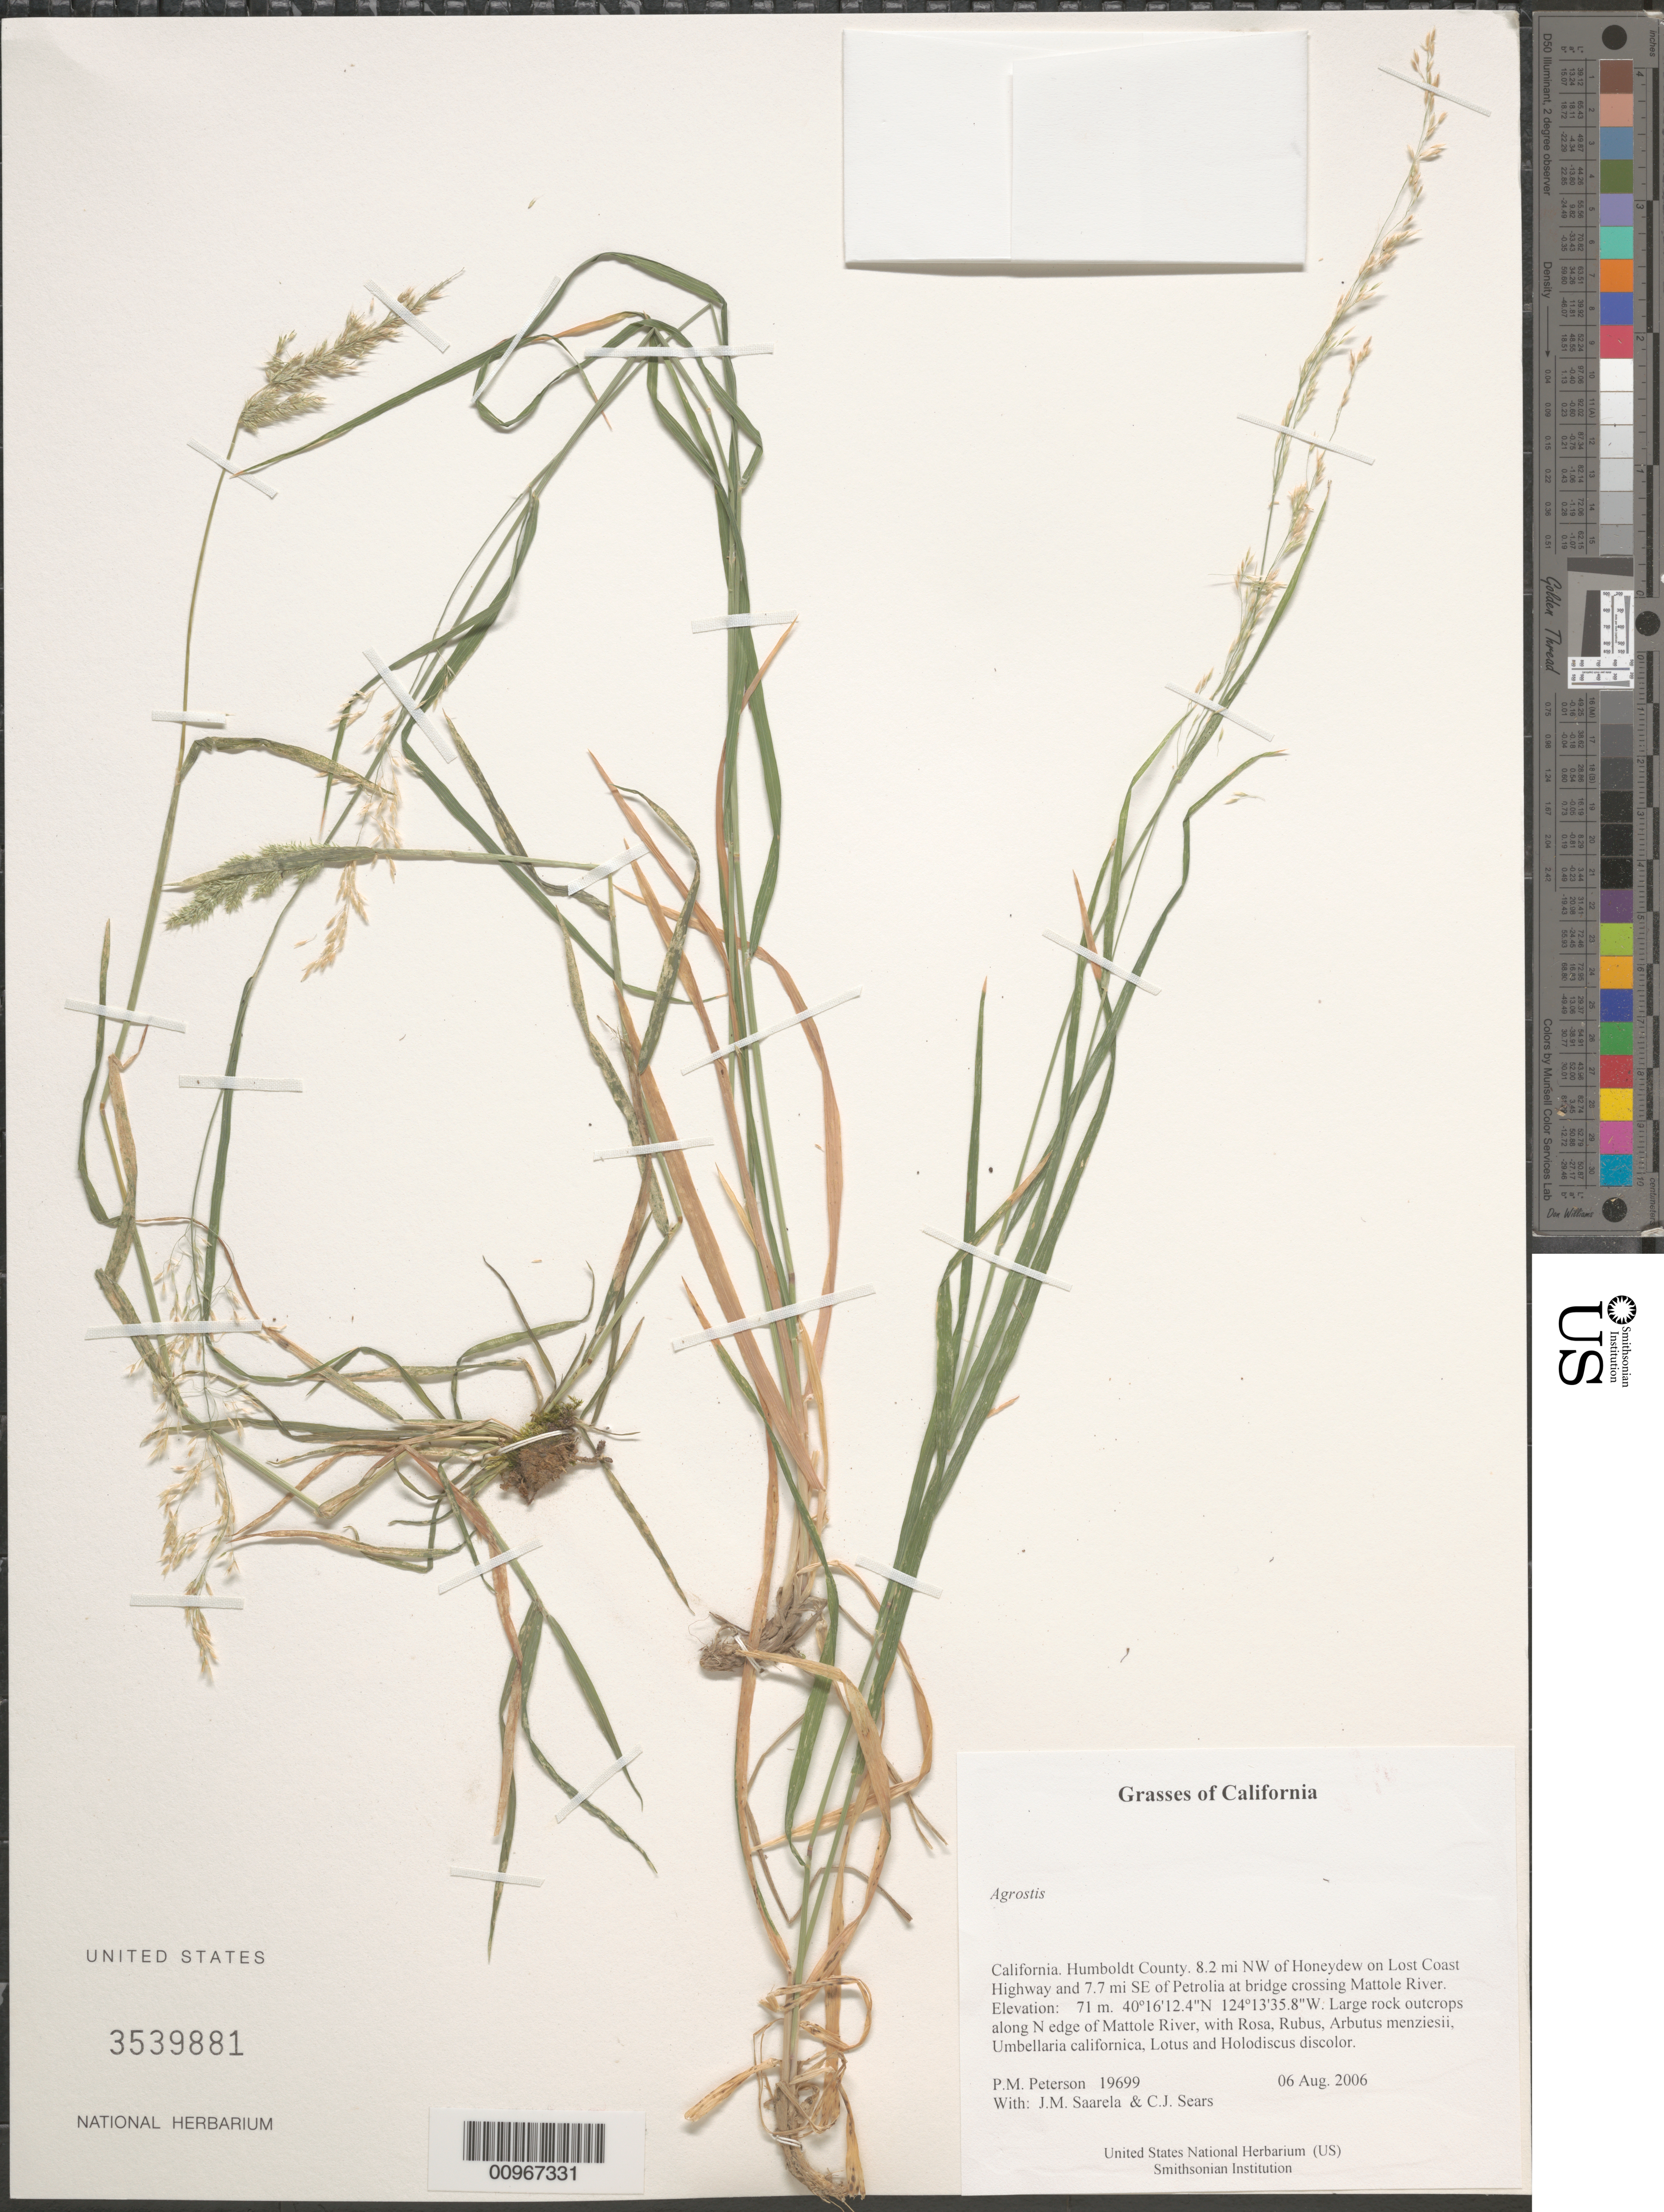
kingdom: Plantae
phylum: Tracheophyta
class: Liliopsida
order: Poales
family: Poaceae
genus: Agrostis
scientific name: Agrostis hallii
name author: Vasey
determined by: Saarela, J. M., (CAN), Canadian Museum of Nature (CANADA)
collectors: P. M. Peterson, J. Saarela & C. Sears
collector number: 19699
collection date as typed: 06 Aug 2006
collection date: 2006-08-06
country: United States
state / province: California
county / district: Humboldt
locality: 8.2 mi NW of Honeydew on Lost Coast Highway and 7.7 mi SE of Petrolia at bridge crossing Mattole River.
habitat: Large rock outcrops along N edge of Mattole River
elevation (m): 71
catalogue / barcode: US 3539881